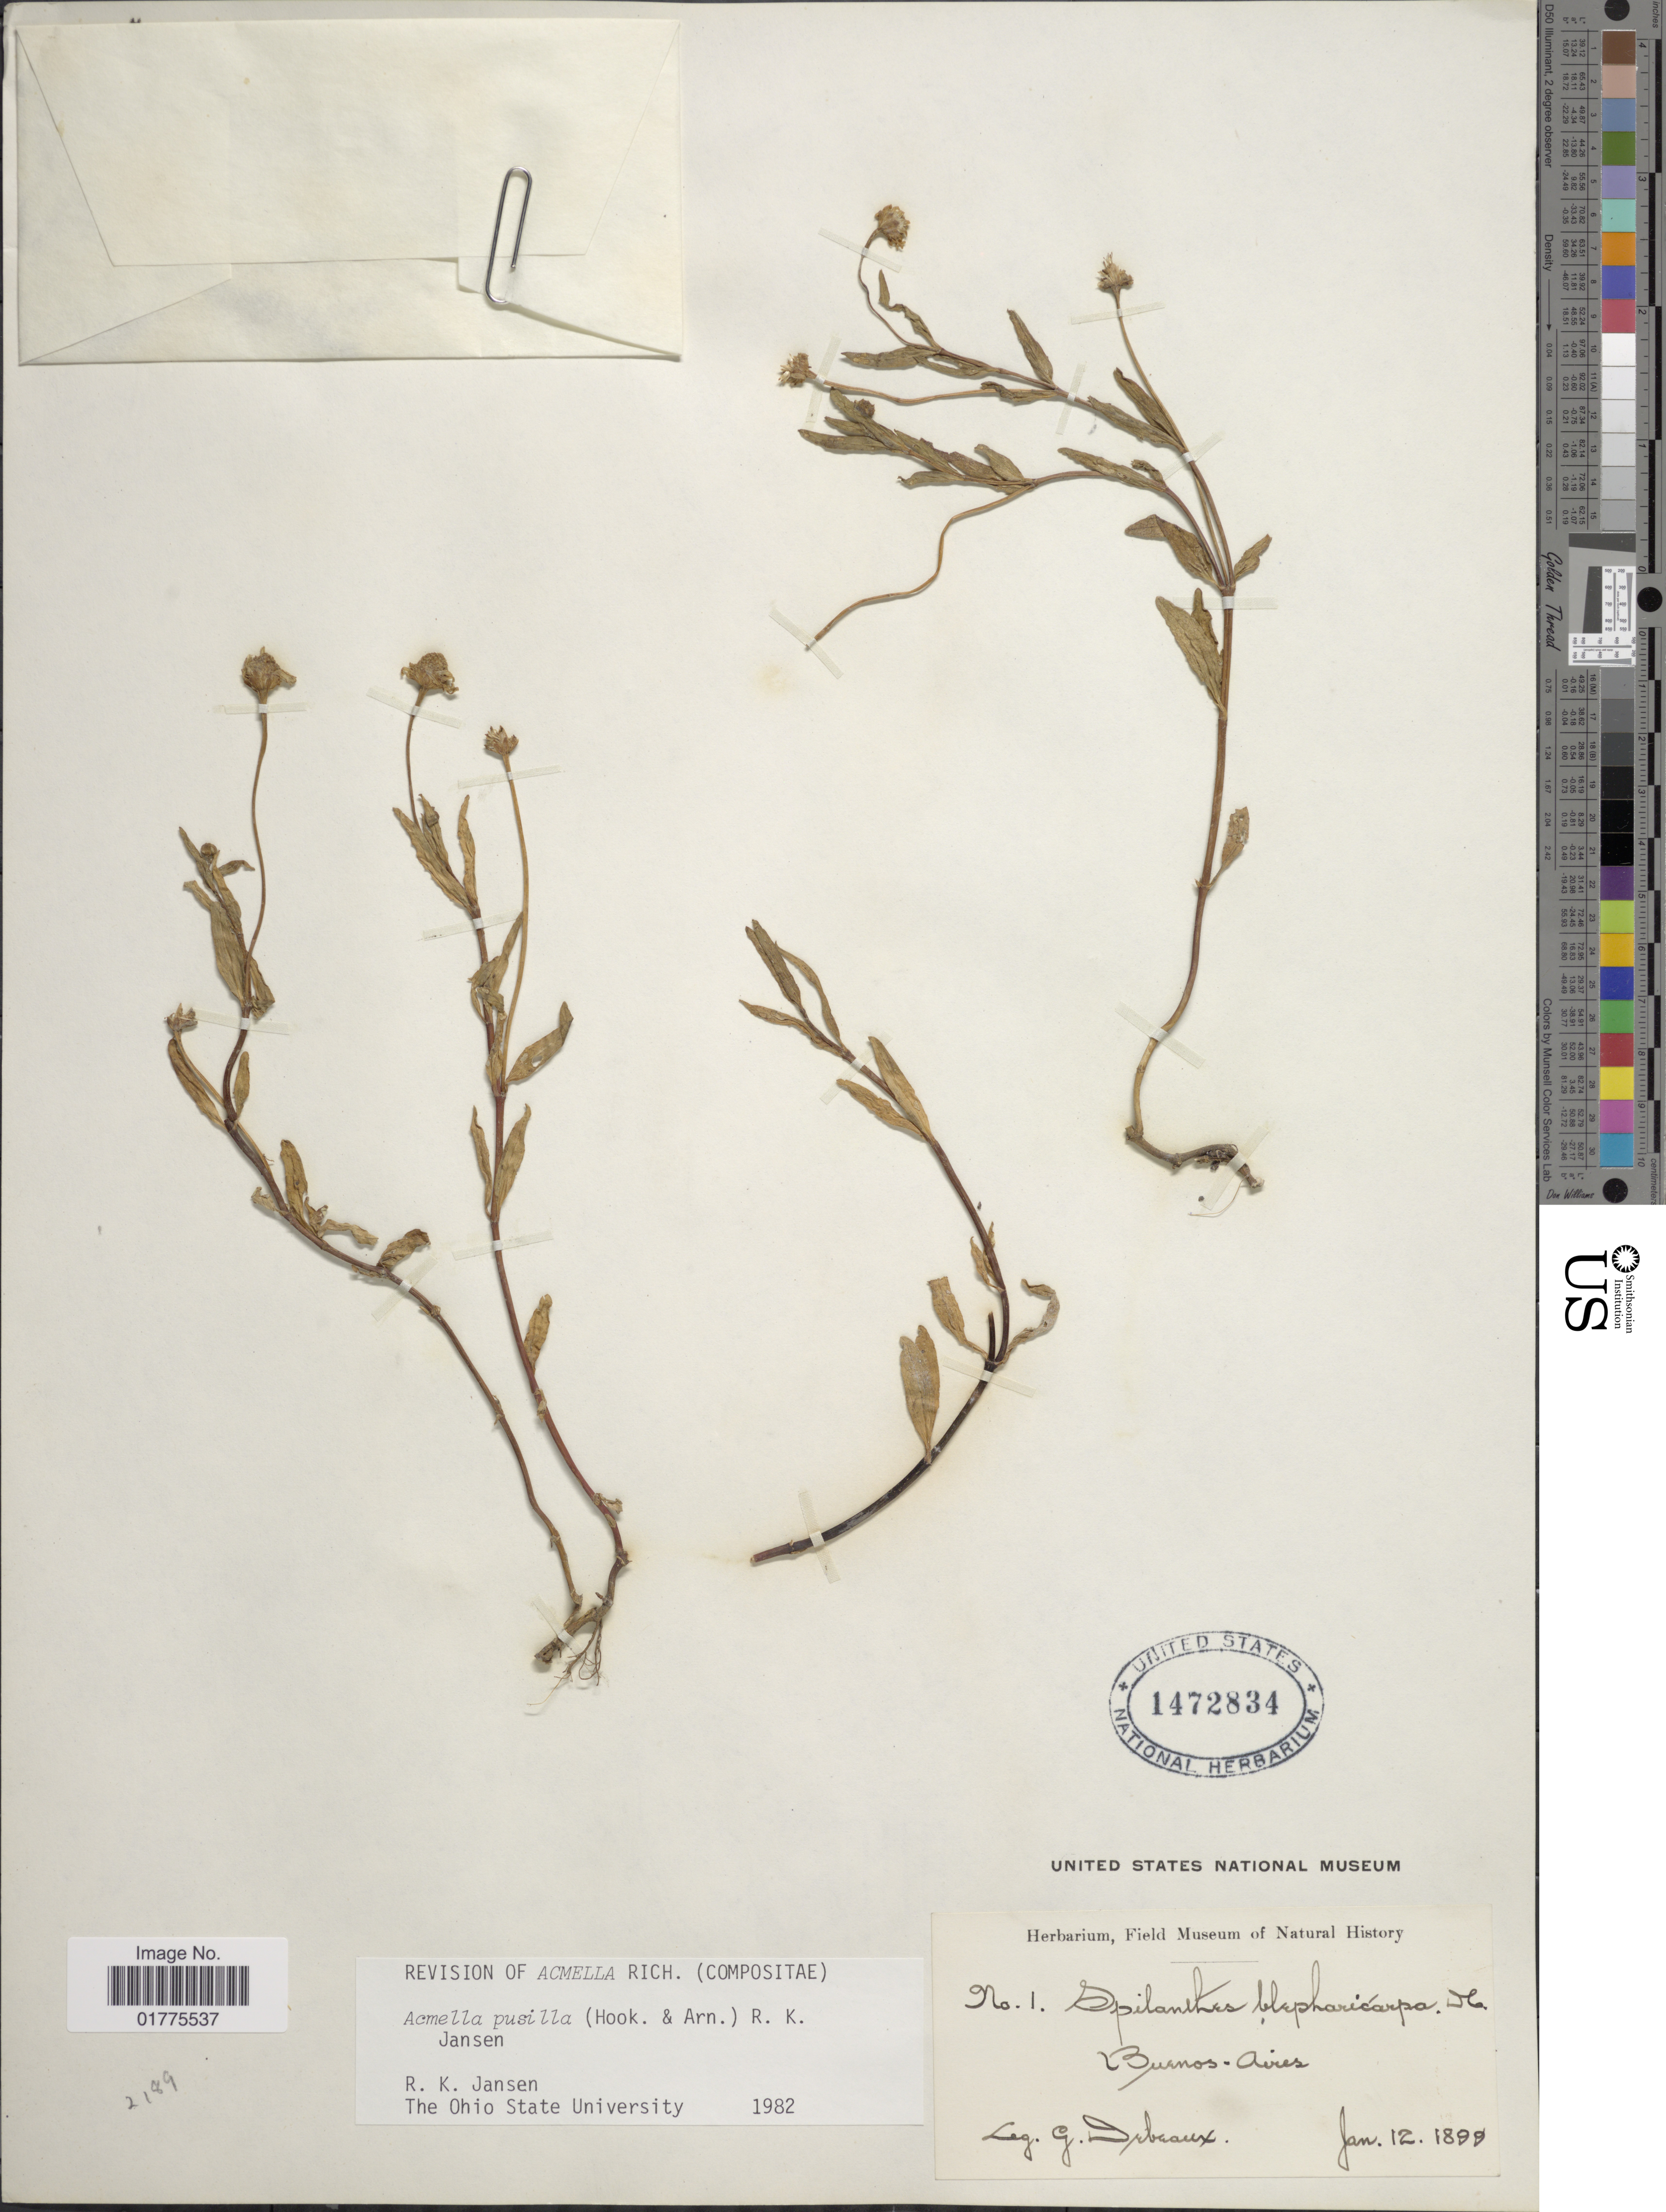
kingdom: Plantae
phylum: Tracheophyta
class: Magnoliopsida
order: Asterales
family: Asteraceae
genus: Acmella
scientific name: Acmella pusilla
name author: (Hook. & Arn.) R.K. Jansen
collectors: G. Debeaux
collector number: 1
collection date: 1899-01-12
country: Argentina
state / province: Buenos Aires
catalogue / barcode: US 1472834